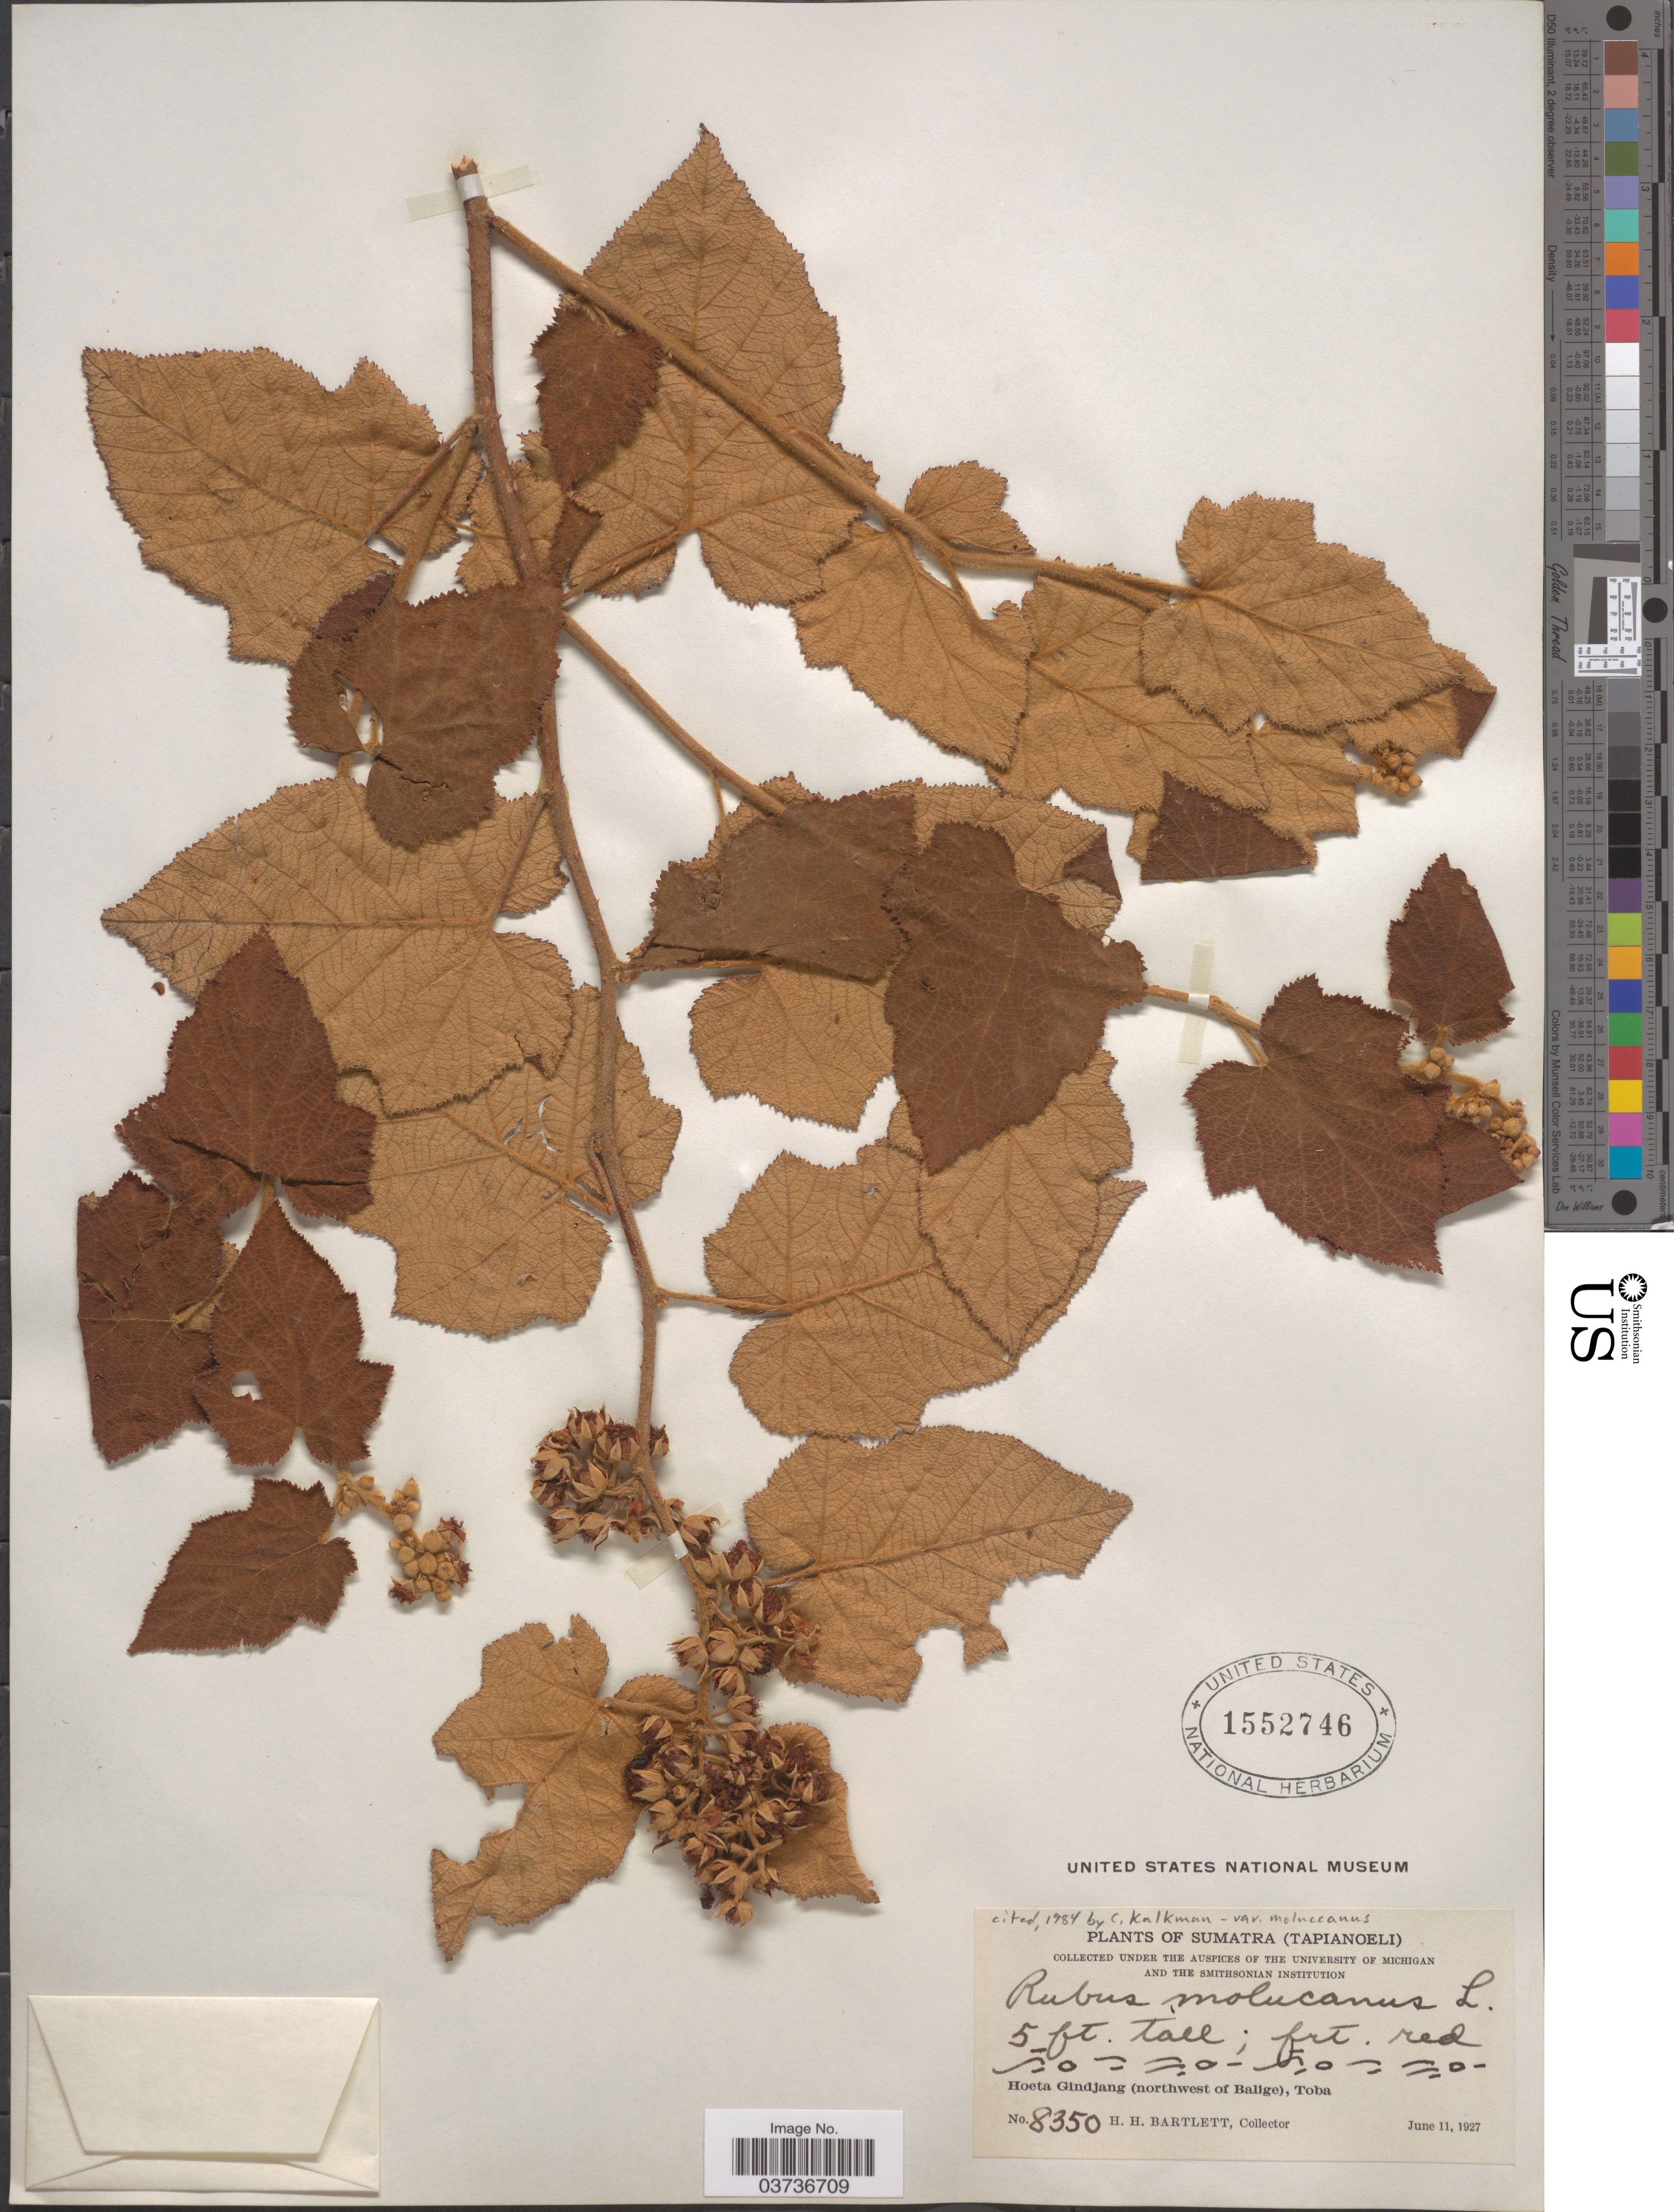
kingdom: Plantae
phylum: Tracheophyta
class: Magnoliopsida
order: Rosales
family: Rosaceae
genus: Rubus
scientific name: Rubus moluccanus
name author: L.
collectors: H. H. Bartlett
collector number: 8350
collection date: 1927-06-11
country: Indonesia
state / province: Sumatra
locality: Tapianoeli. Hoeta Gindjang (northwest of Balige), Toba.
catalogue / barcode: US 1552746